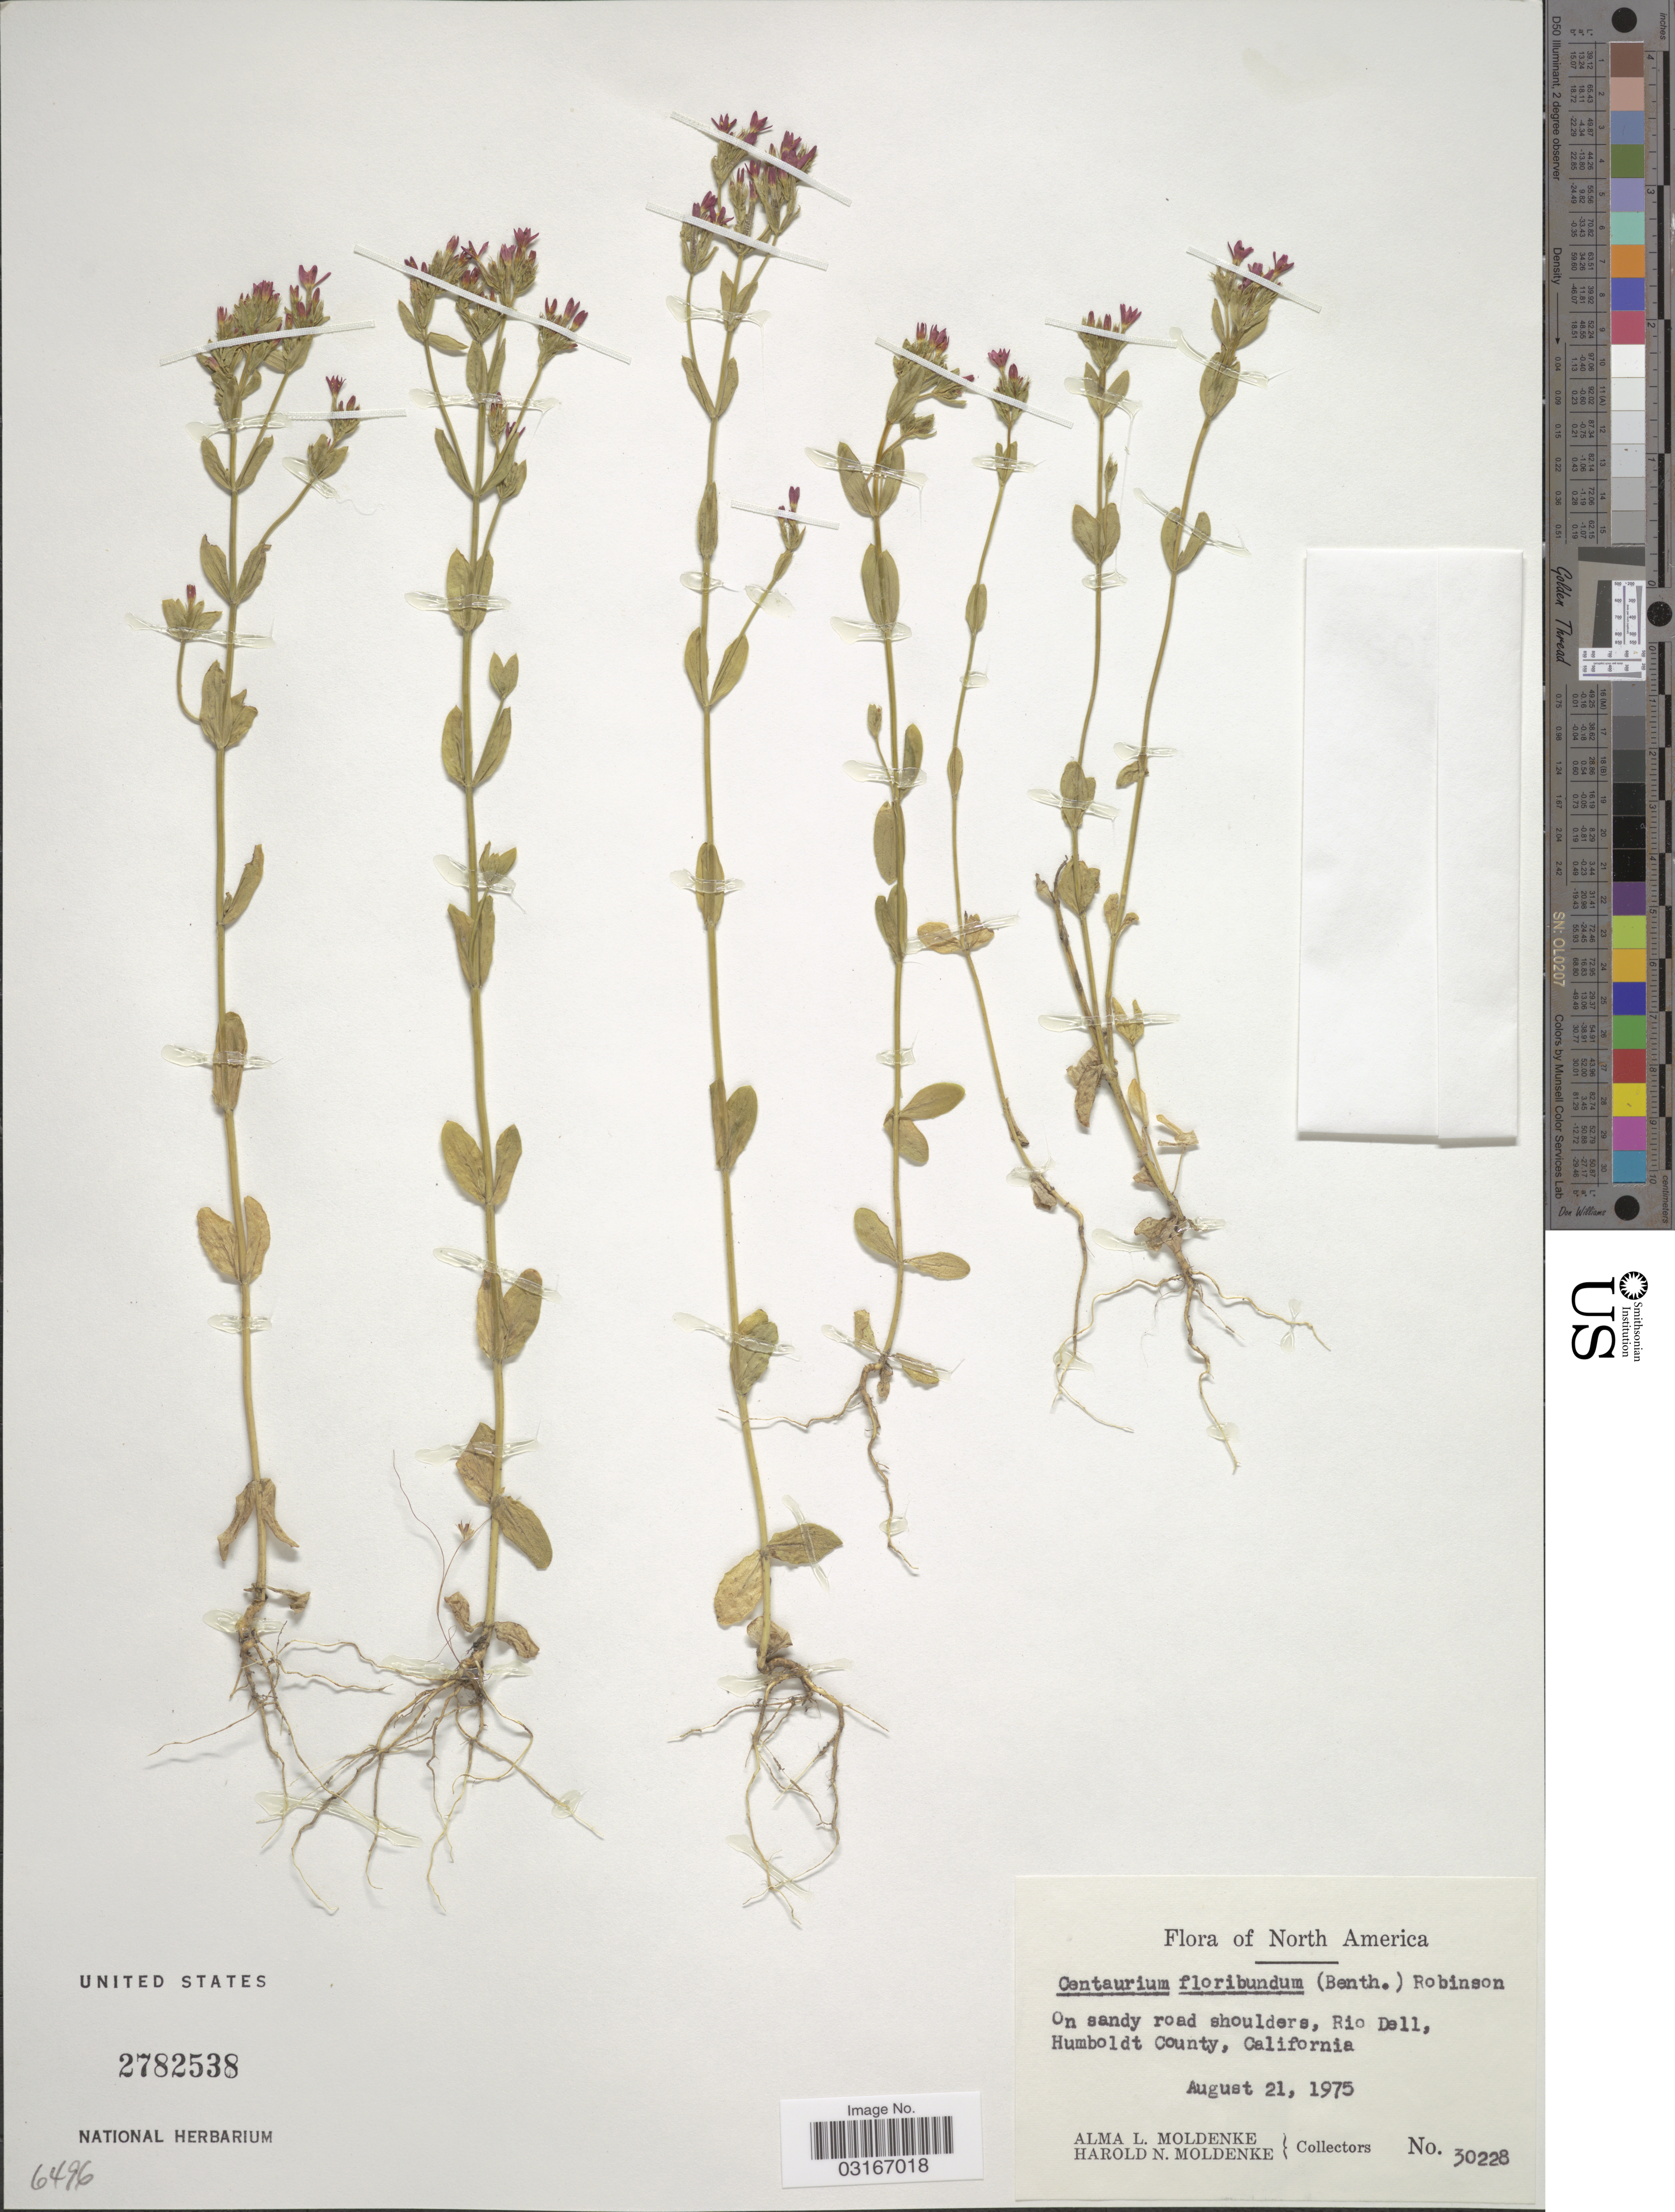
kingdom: Plantae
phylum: Tracheophyta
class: Magnoliopsida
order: Gentianales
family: Gentianaceae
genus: Centaurium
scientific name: Centaurium floribundum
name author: (Benth.) B.L. Rob.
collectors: A. L. Moldenke & H. N. Moldenke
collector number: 30228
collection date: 1975-08-21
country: United States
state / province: California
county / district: Humboldt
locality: On sandy road shoulders, Rio Dell, Humboldt County.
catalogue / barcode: US 2782538